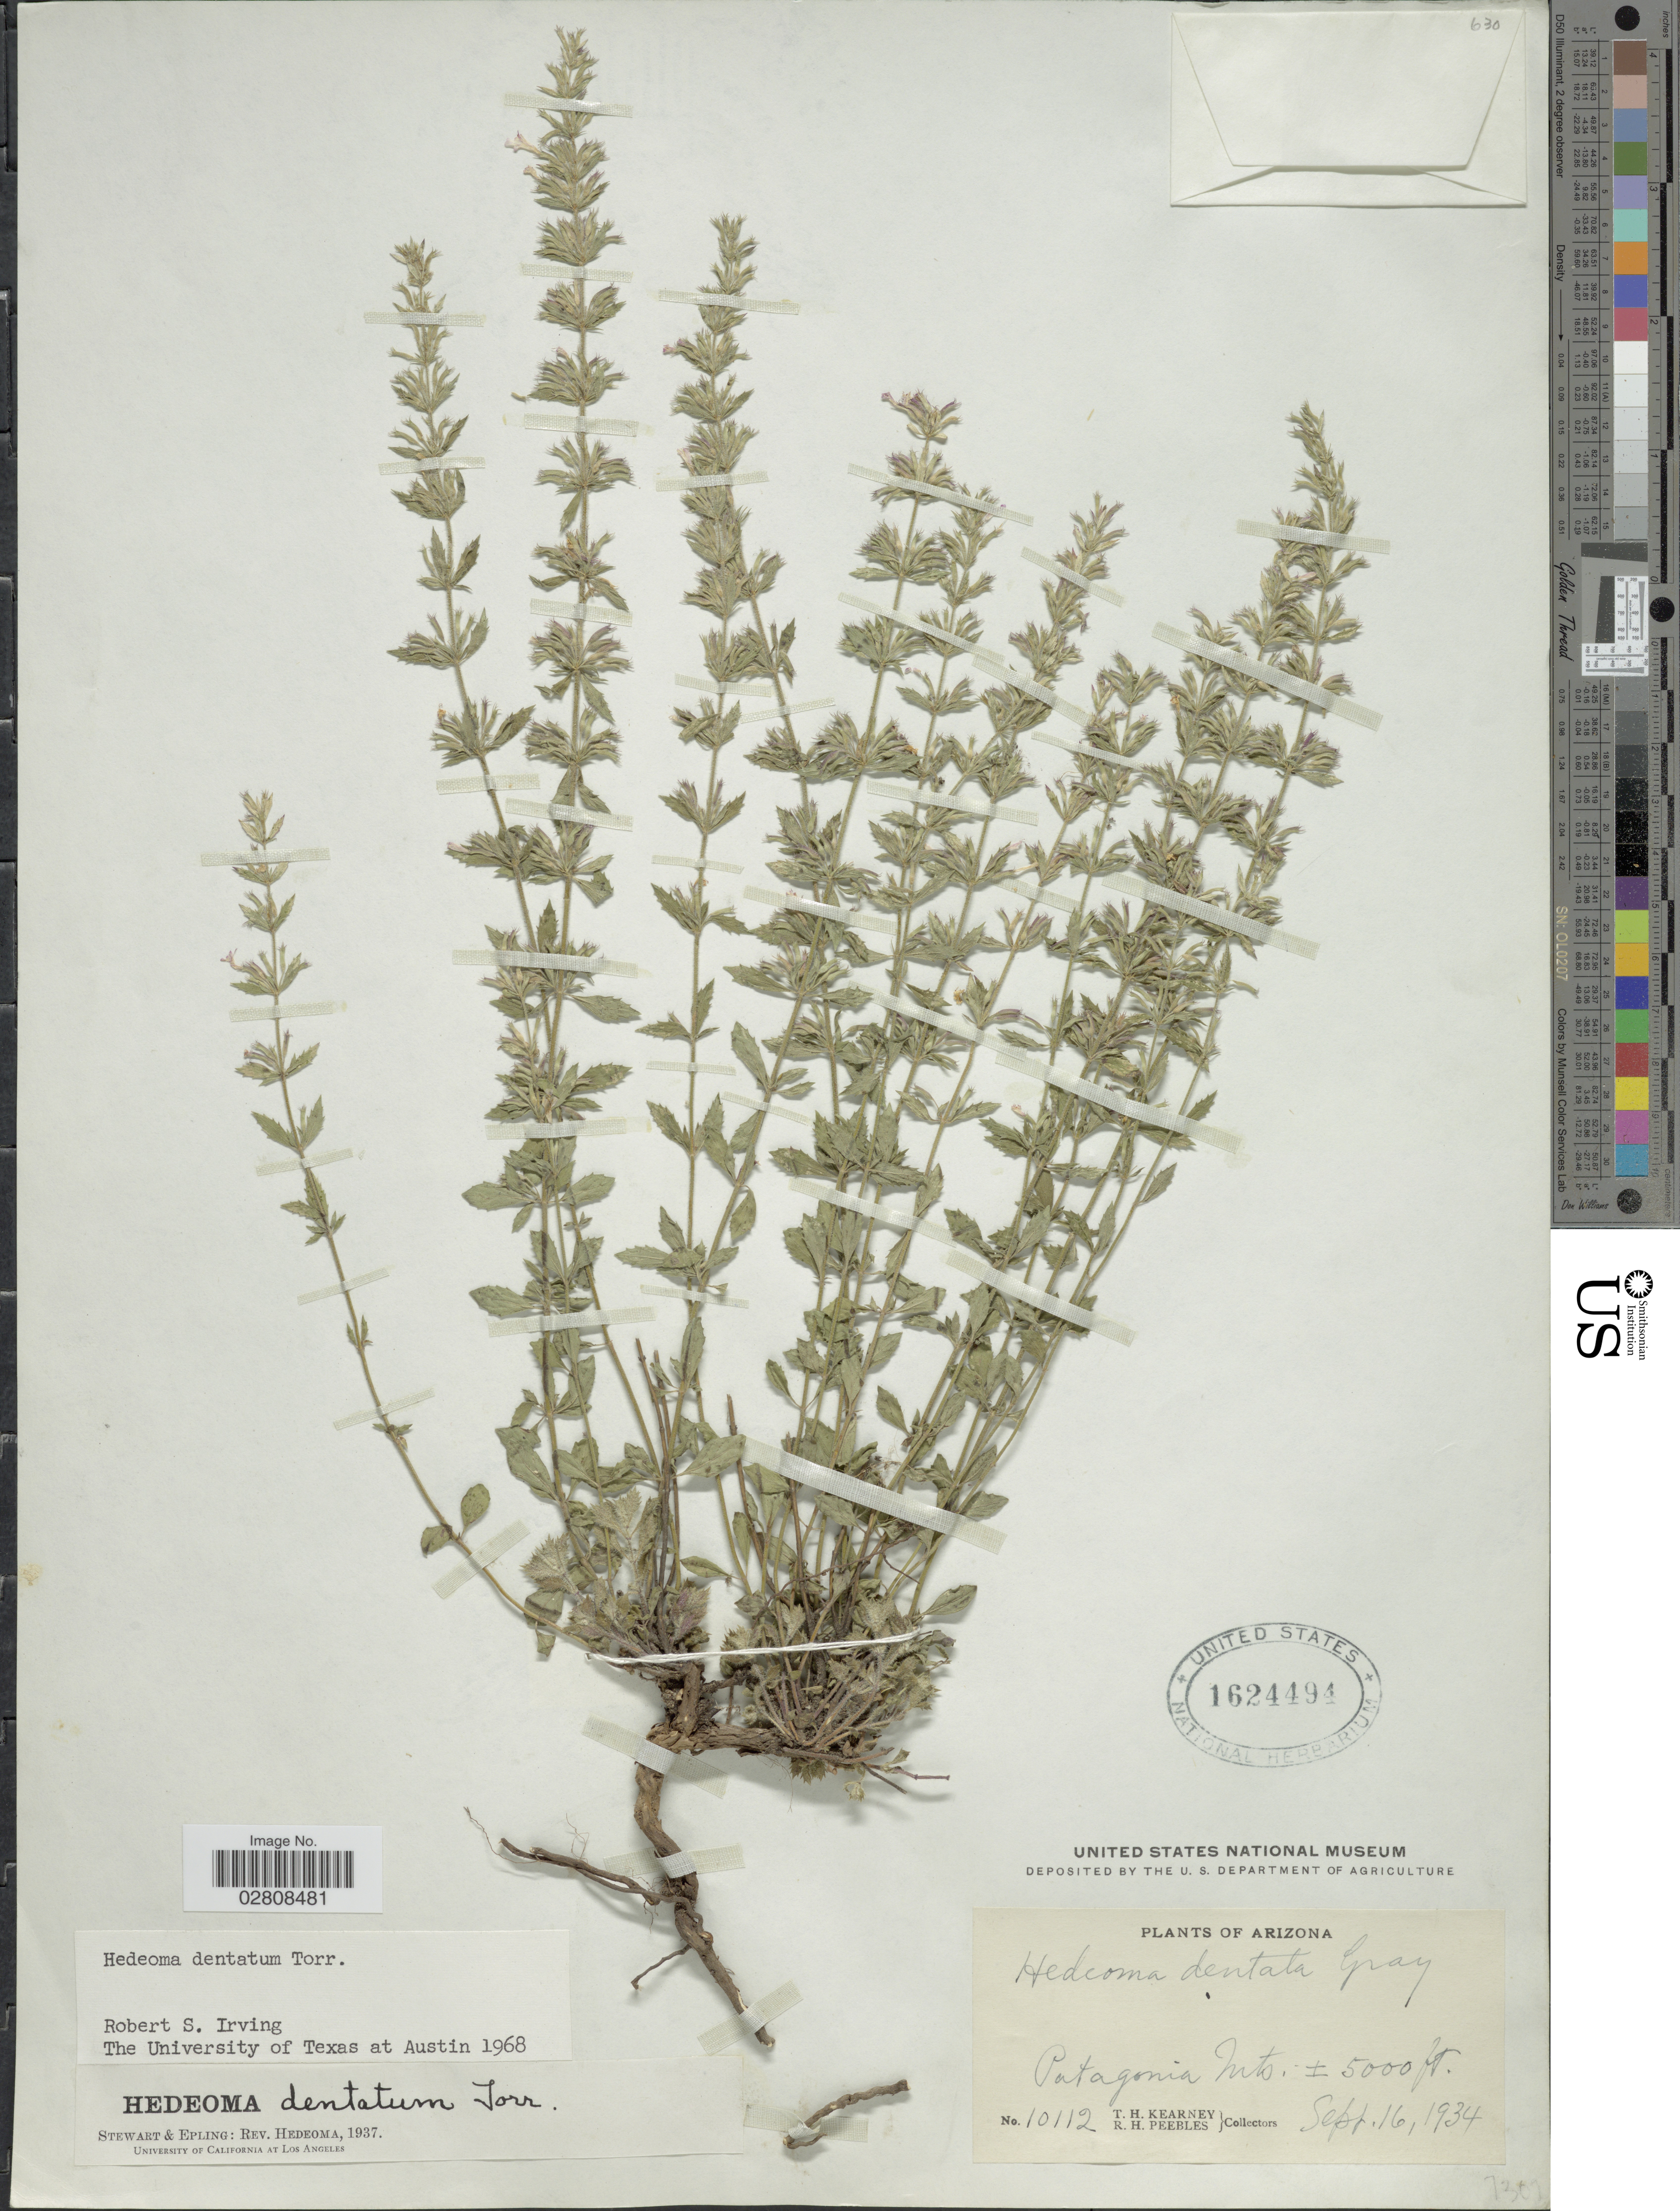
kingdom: Plantae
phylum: Tracheophyta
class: Magnoliopsida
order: Lamiales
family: Lamiaceae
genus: Hedeoma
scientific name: Hedeoma dentata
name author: Torr.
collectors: T. H. Kearney & R. H. Peebles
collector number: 10112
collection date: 1934-09-16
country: United States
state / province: Arizona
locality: Patagonia Mts.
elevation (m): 1524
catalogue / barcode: US 1624494